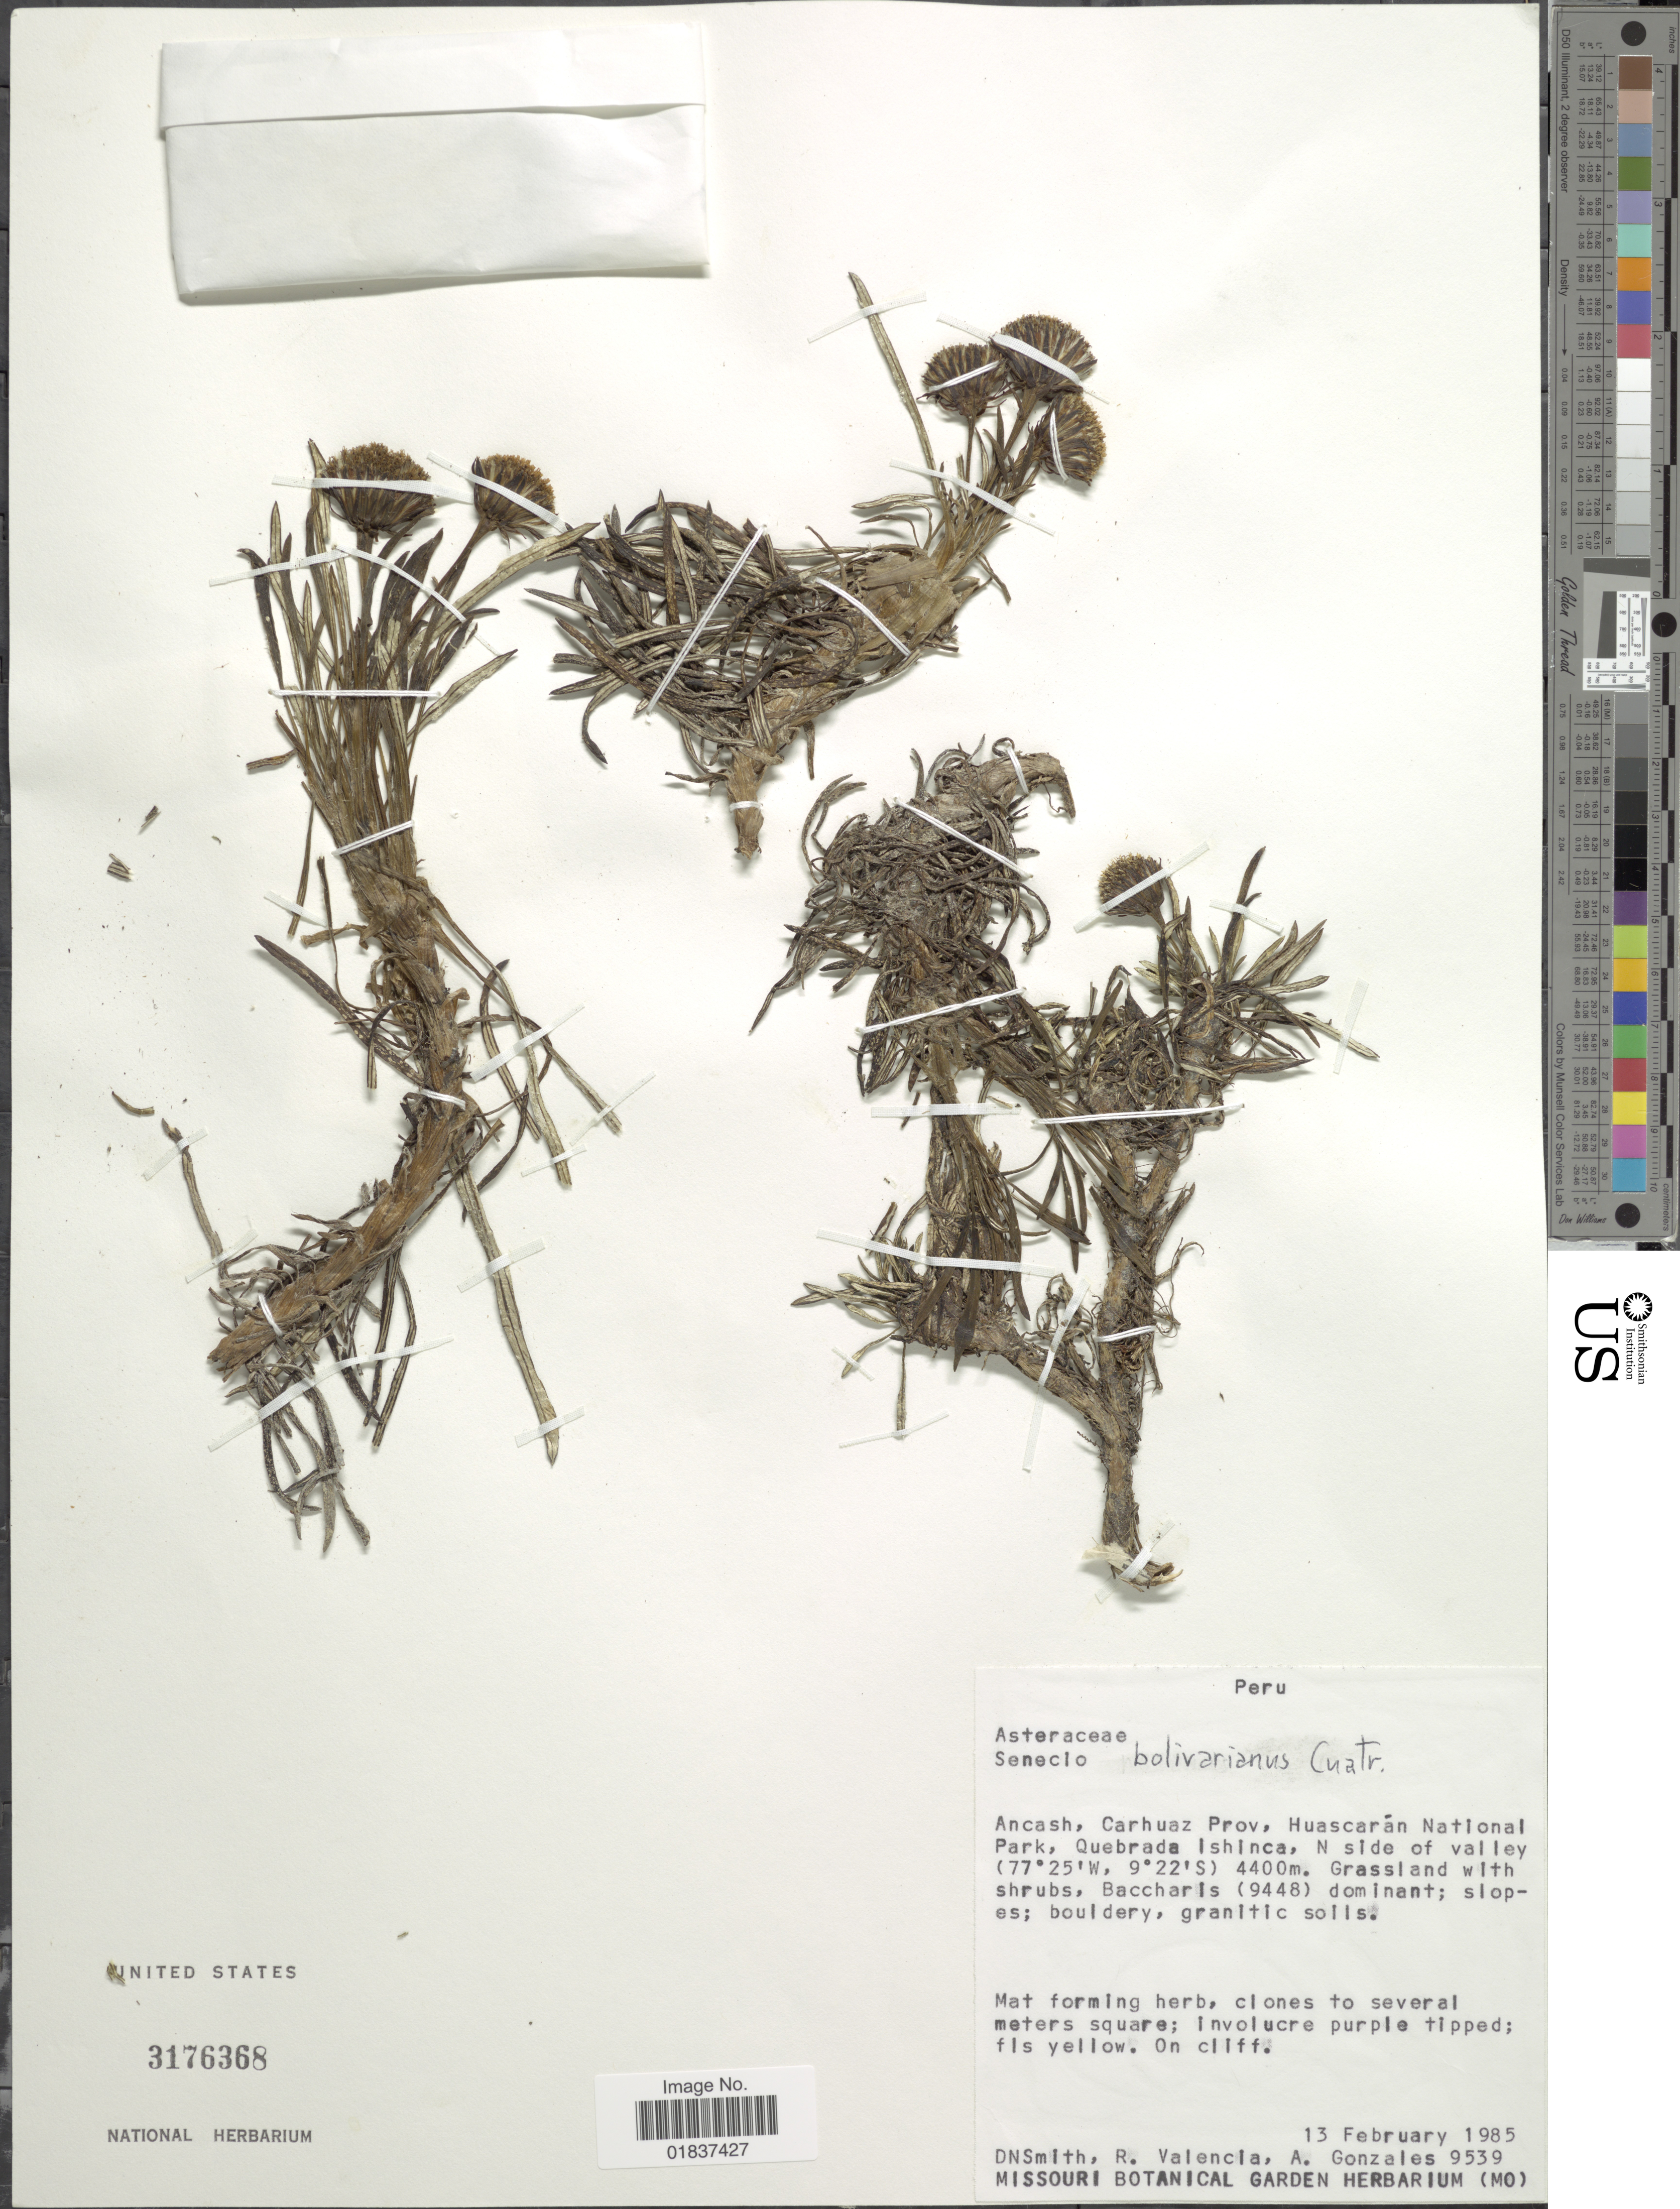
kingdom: Plantae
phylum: Tracheophyta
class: Magnoliopsida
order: Asterales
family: Asteraceae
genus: Senecio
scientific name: Senecio bolivarianus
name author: Cuatrec.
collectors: D. Smith, K. Goodwin & A. C. González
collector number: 9539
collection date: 1985-02-13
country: Peru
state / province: Ancash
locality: Ancash, Carhuaz Prov, Huascaran National Park, Quebrada Ishinca, N side of valley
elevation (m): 4400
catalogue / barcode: US 3176368